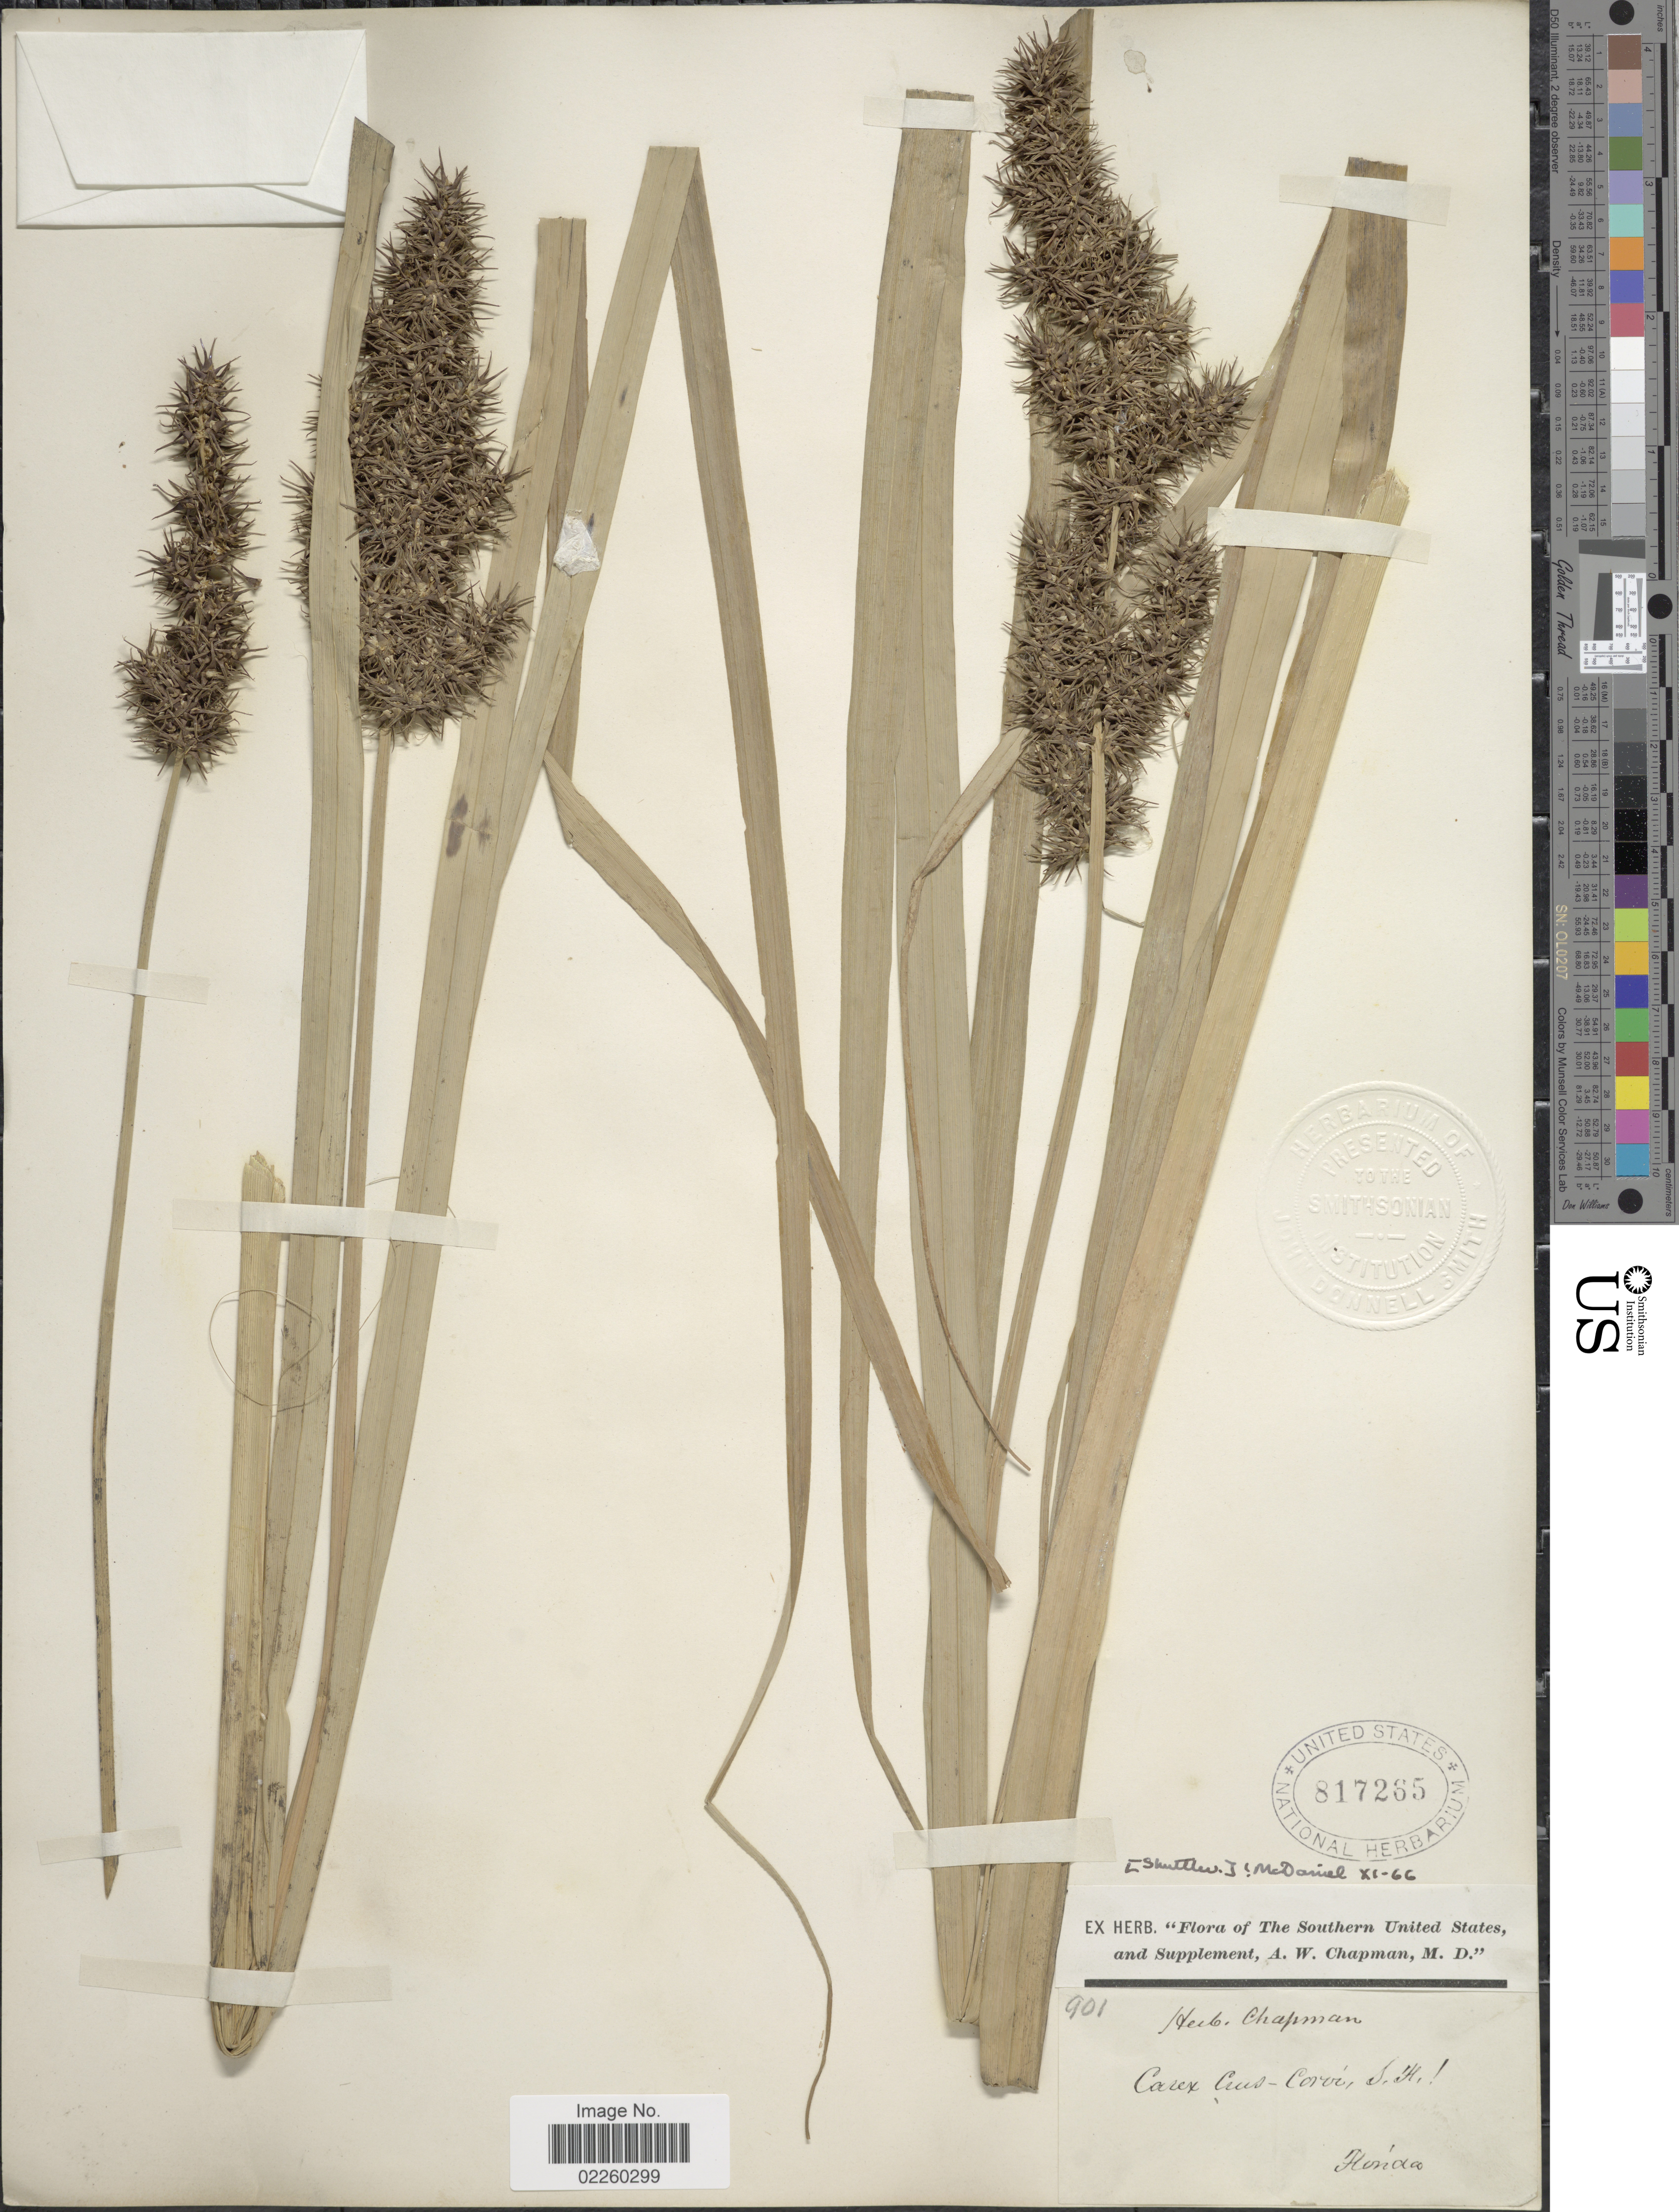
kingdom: Plantae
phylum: Tracheophyta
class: Liliopsida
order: Poales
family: Cyperaceae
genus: Carex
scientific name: Carex crus-corvi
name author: Shuttlew. ex Kunze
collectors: ex herb. A.W. Chapman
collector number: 901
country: United States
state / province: Florida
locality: The Southern United States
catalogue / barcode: US 817265